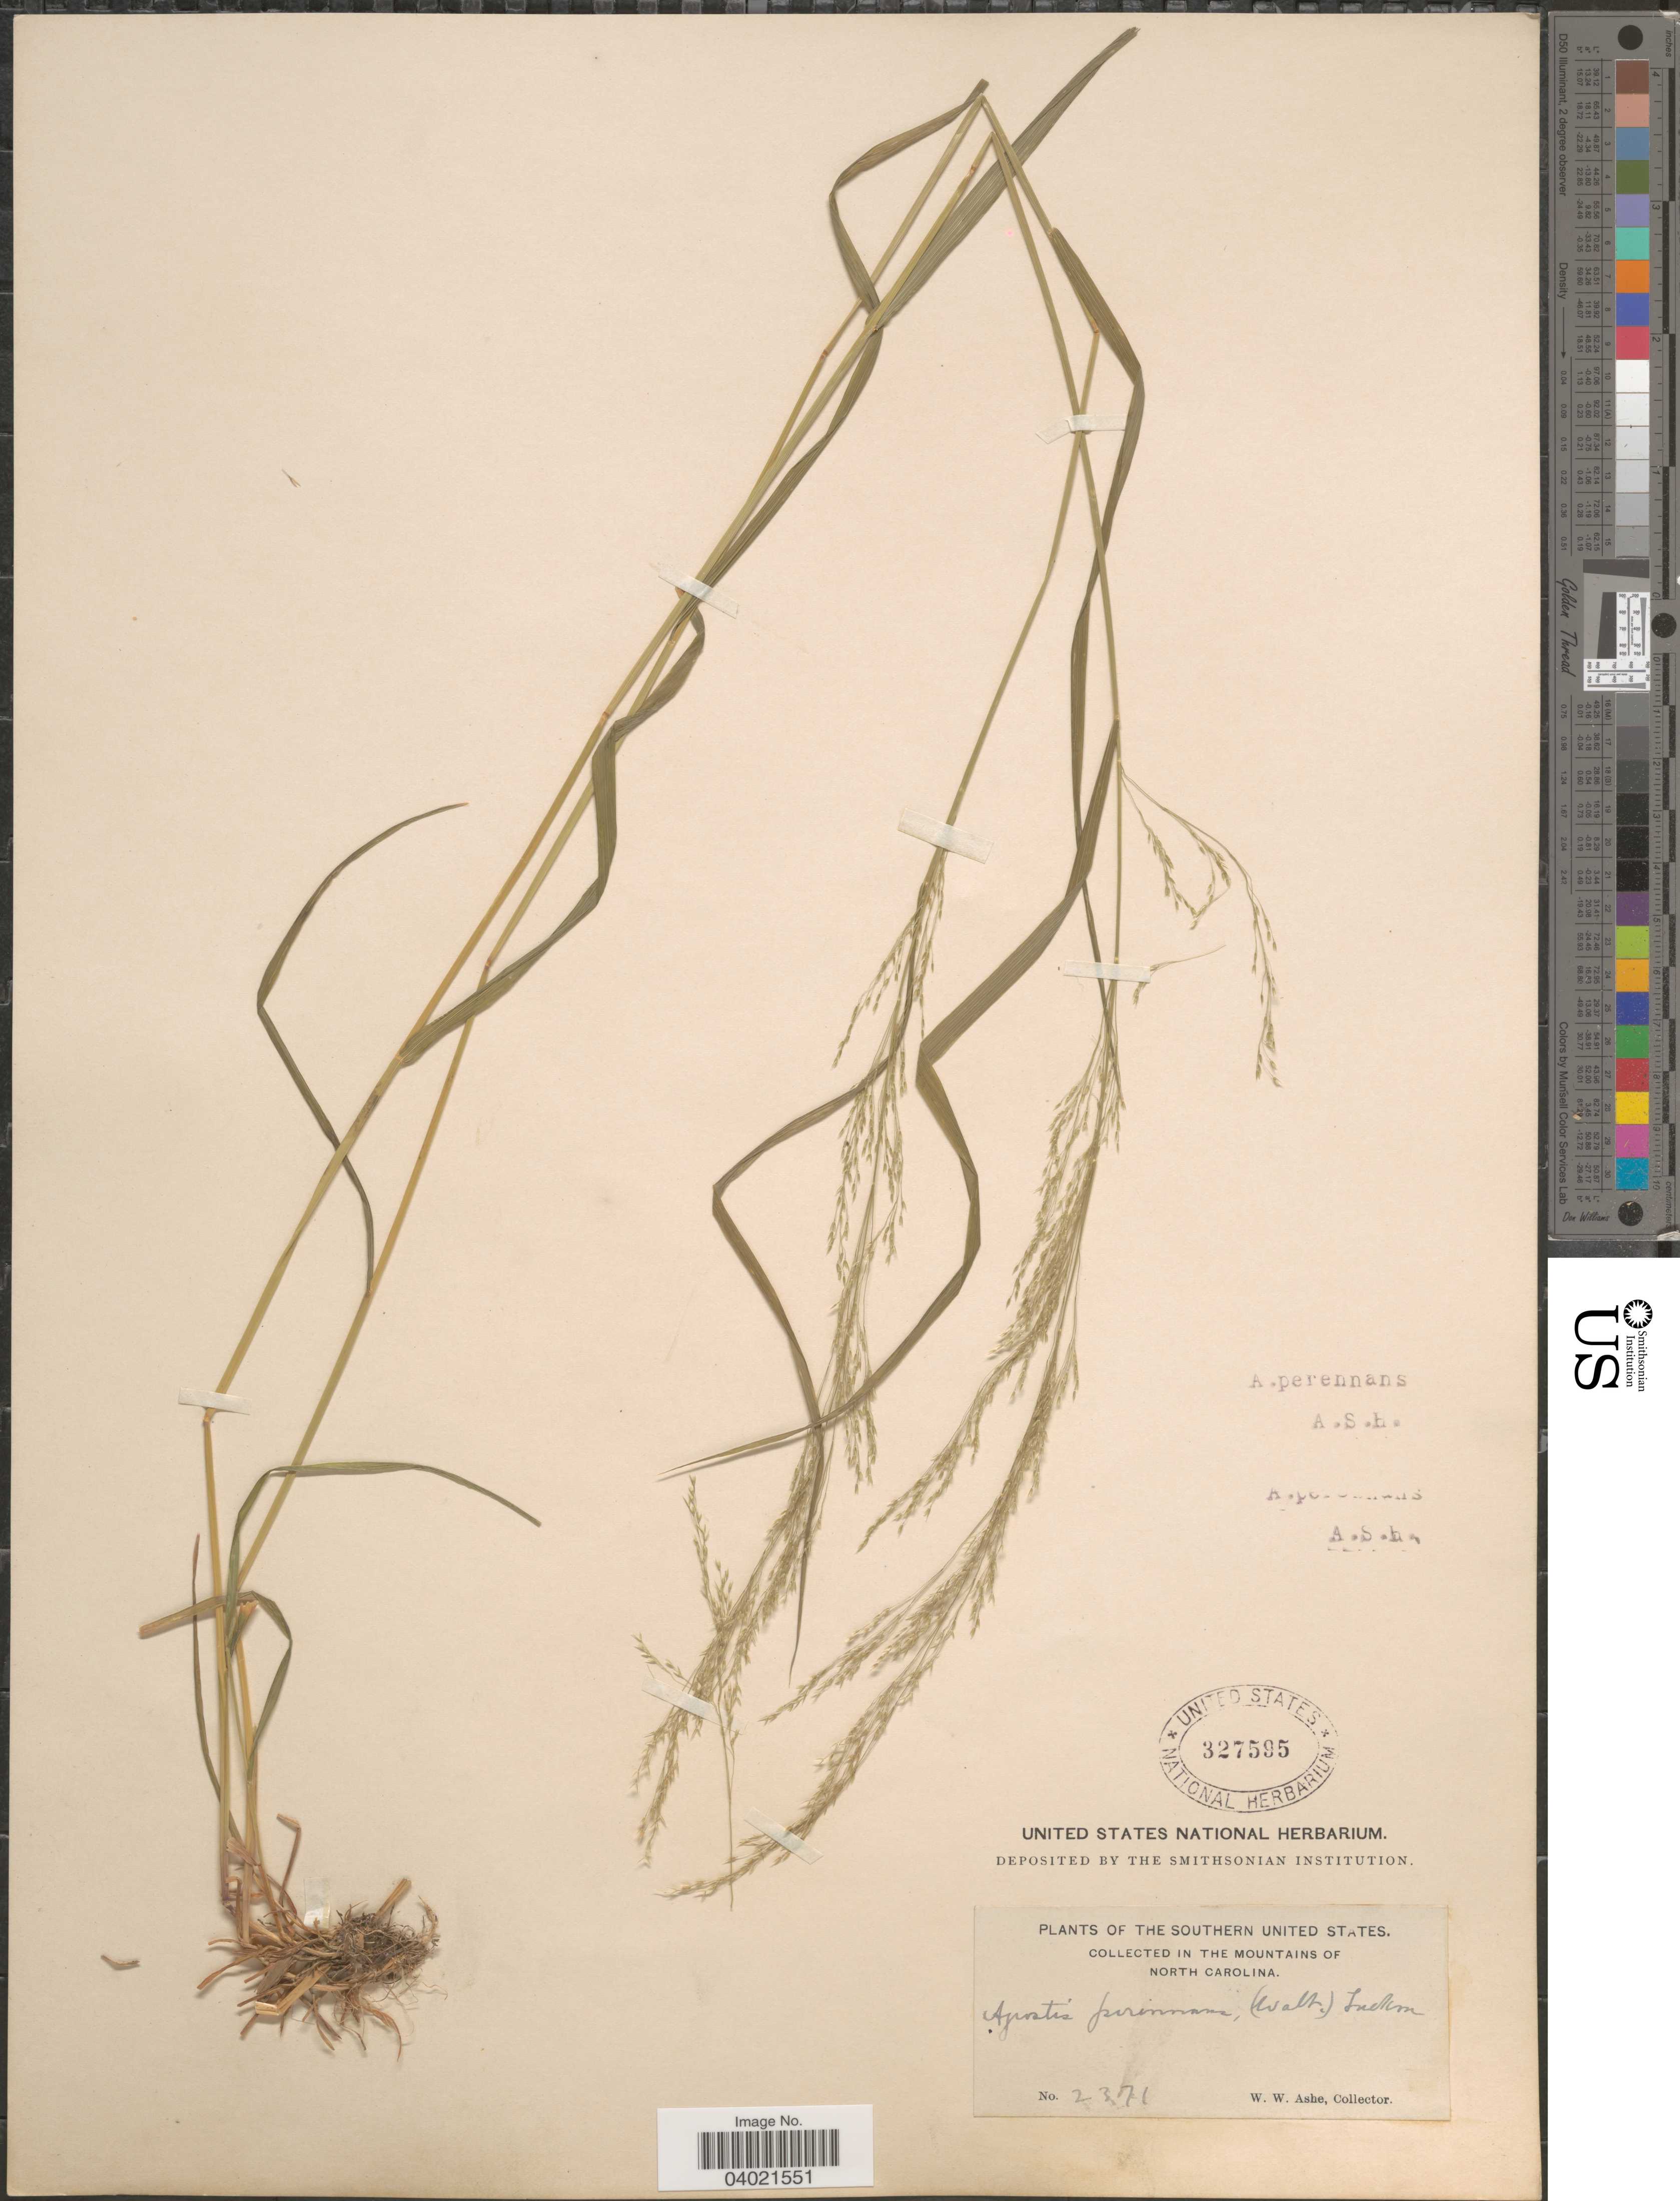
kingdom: Plantae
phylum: Tracheophyta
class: Liliopsida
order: Poales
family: Poaceae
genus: Agrostis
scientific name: Agrostis perennans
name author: (Walter) Tuck.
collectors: W. W. Ashe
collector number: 2371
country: United States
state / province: North Carolina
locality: Southern United States. In the Mountains of North Carolina.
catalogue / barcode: US 327595